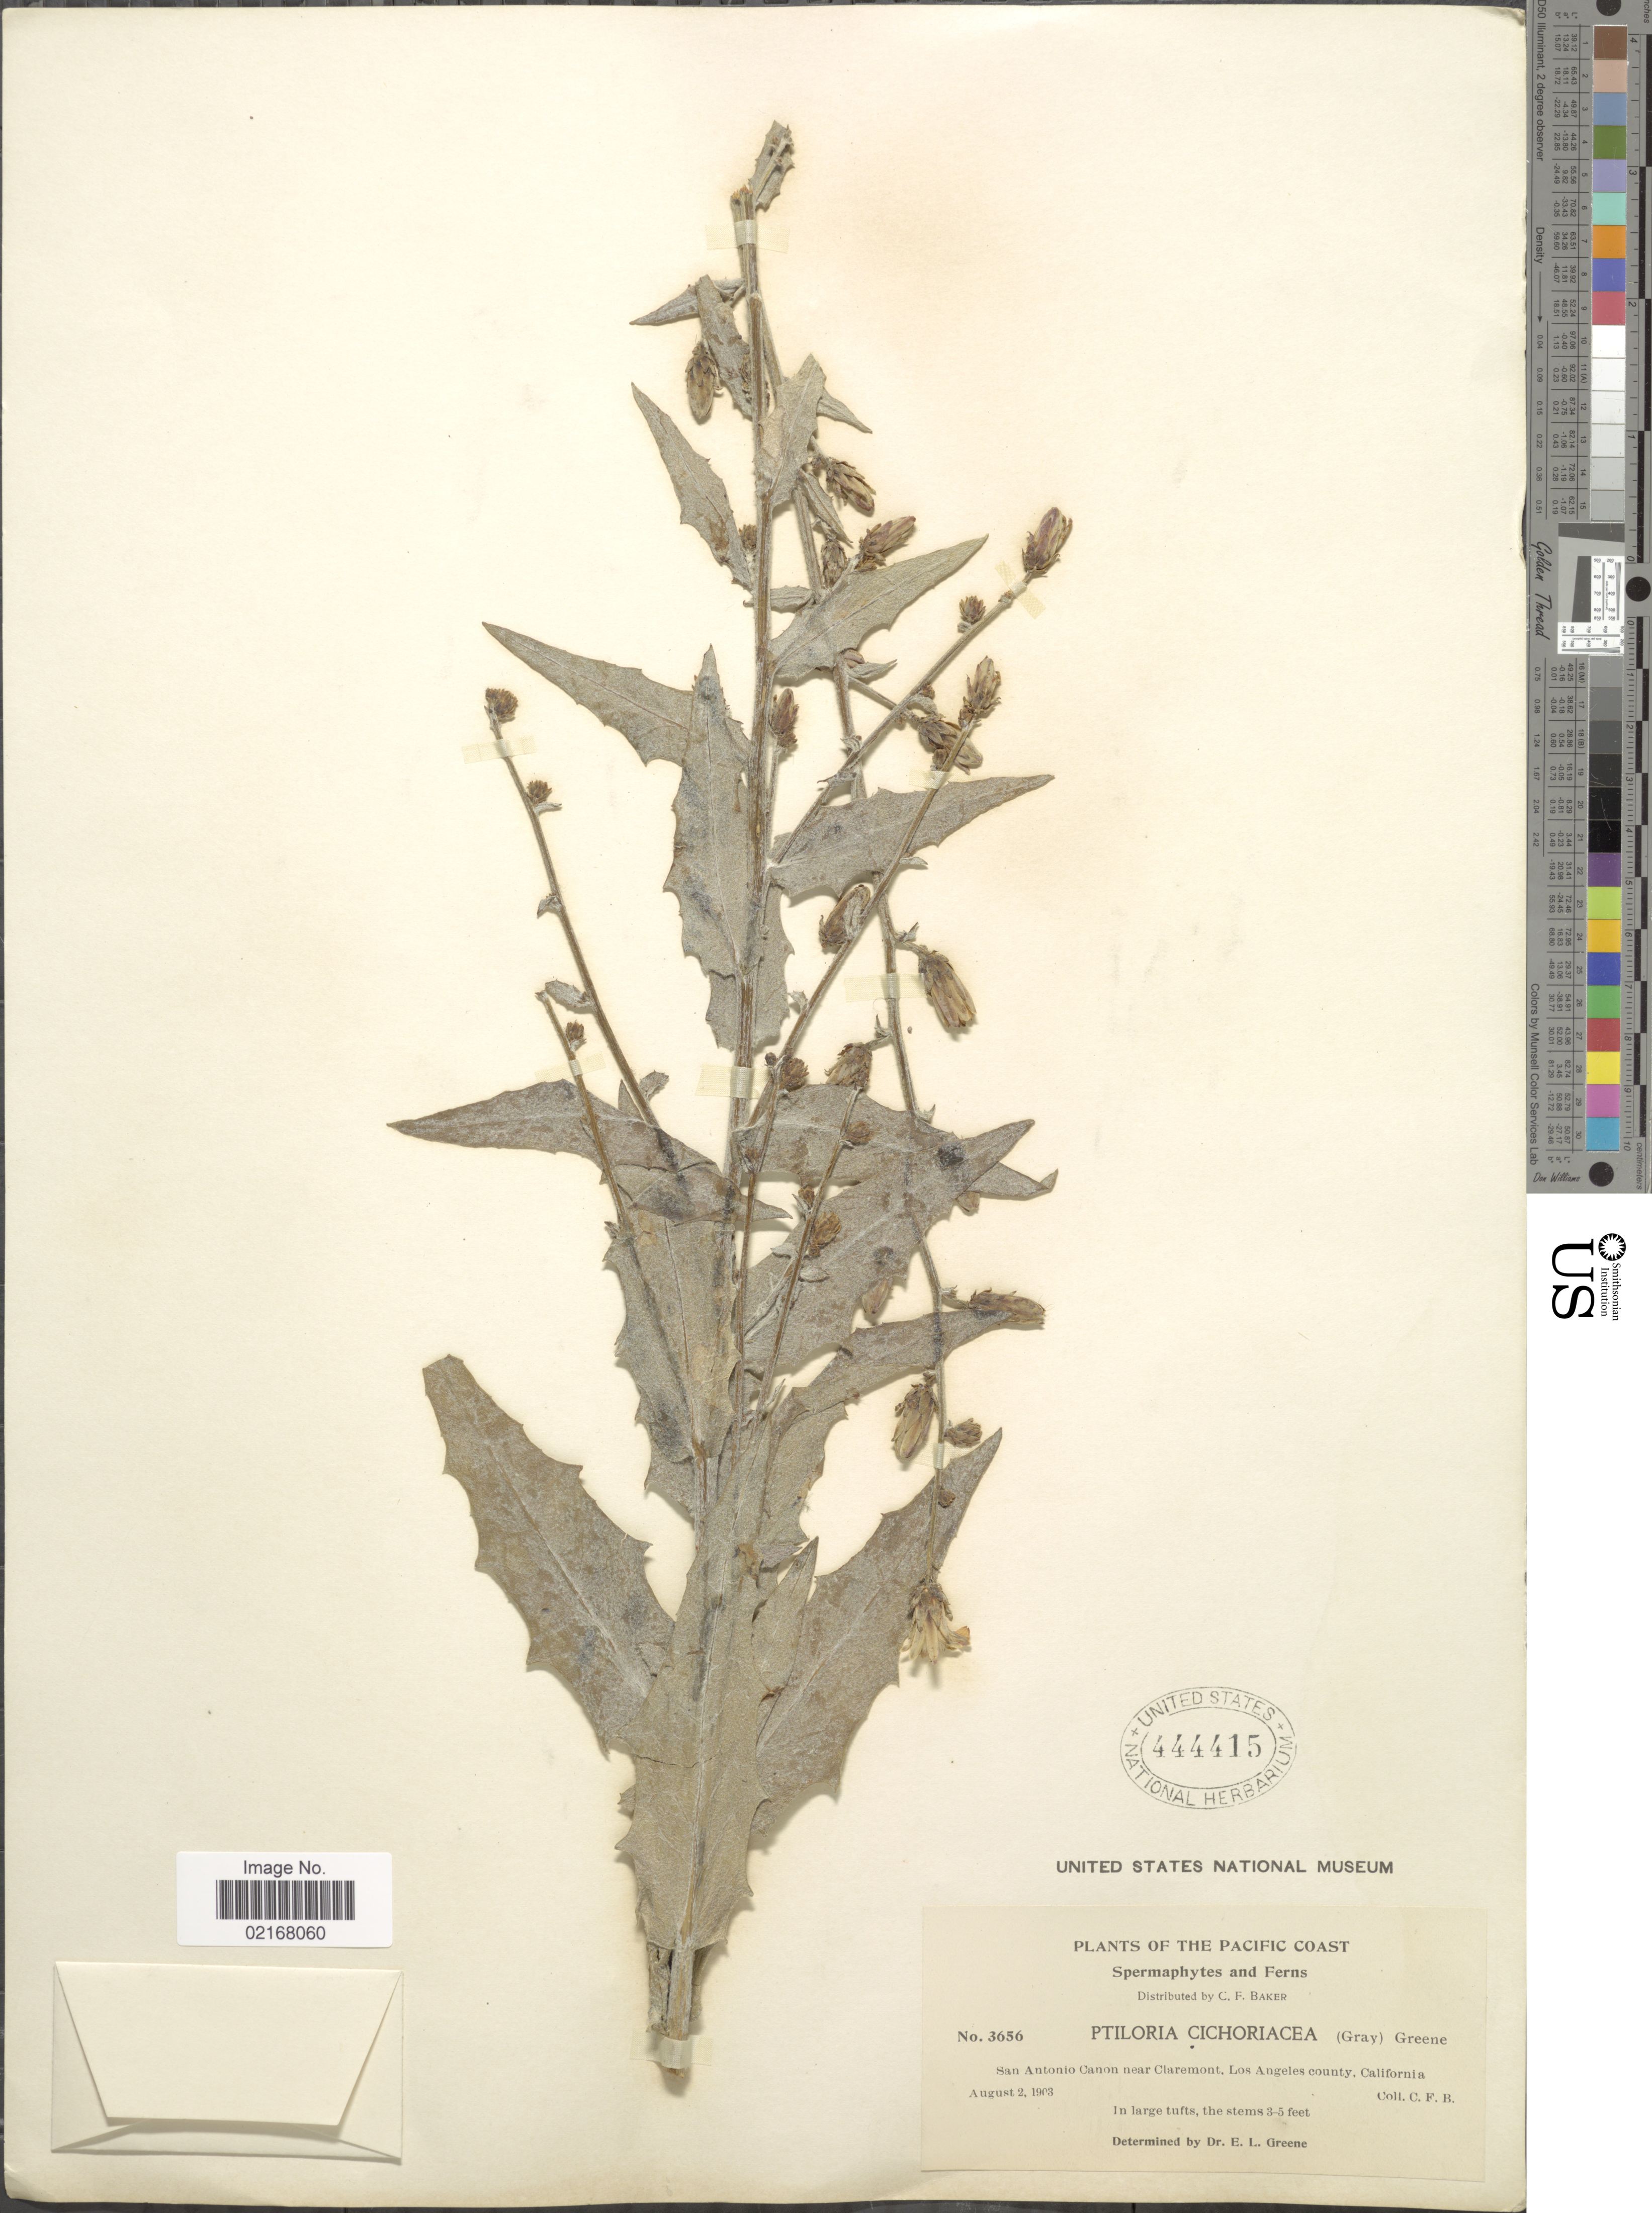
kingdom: Plantae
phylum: Tracheophyta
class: Magnoliopsida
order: Asterales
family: Asteraceae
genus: Stephanomeria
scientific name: Stephanomeria cichoriacea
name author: A. Gray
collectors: C. F. Baker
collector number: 3656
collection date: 1903-08-02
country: United States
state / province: California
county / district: Los Angeles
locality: Pacific Coast. San Antonio Canon near Claremont, Los Angeles county, California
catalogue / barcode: US 444415